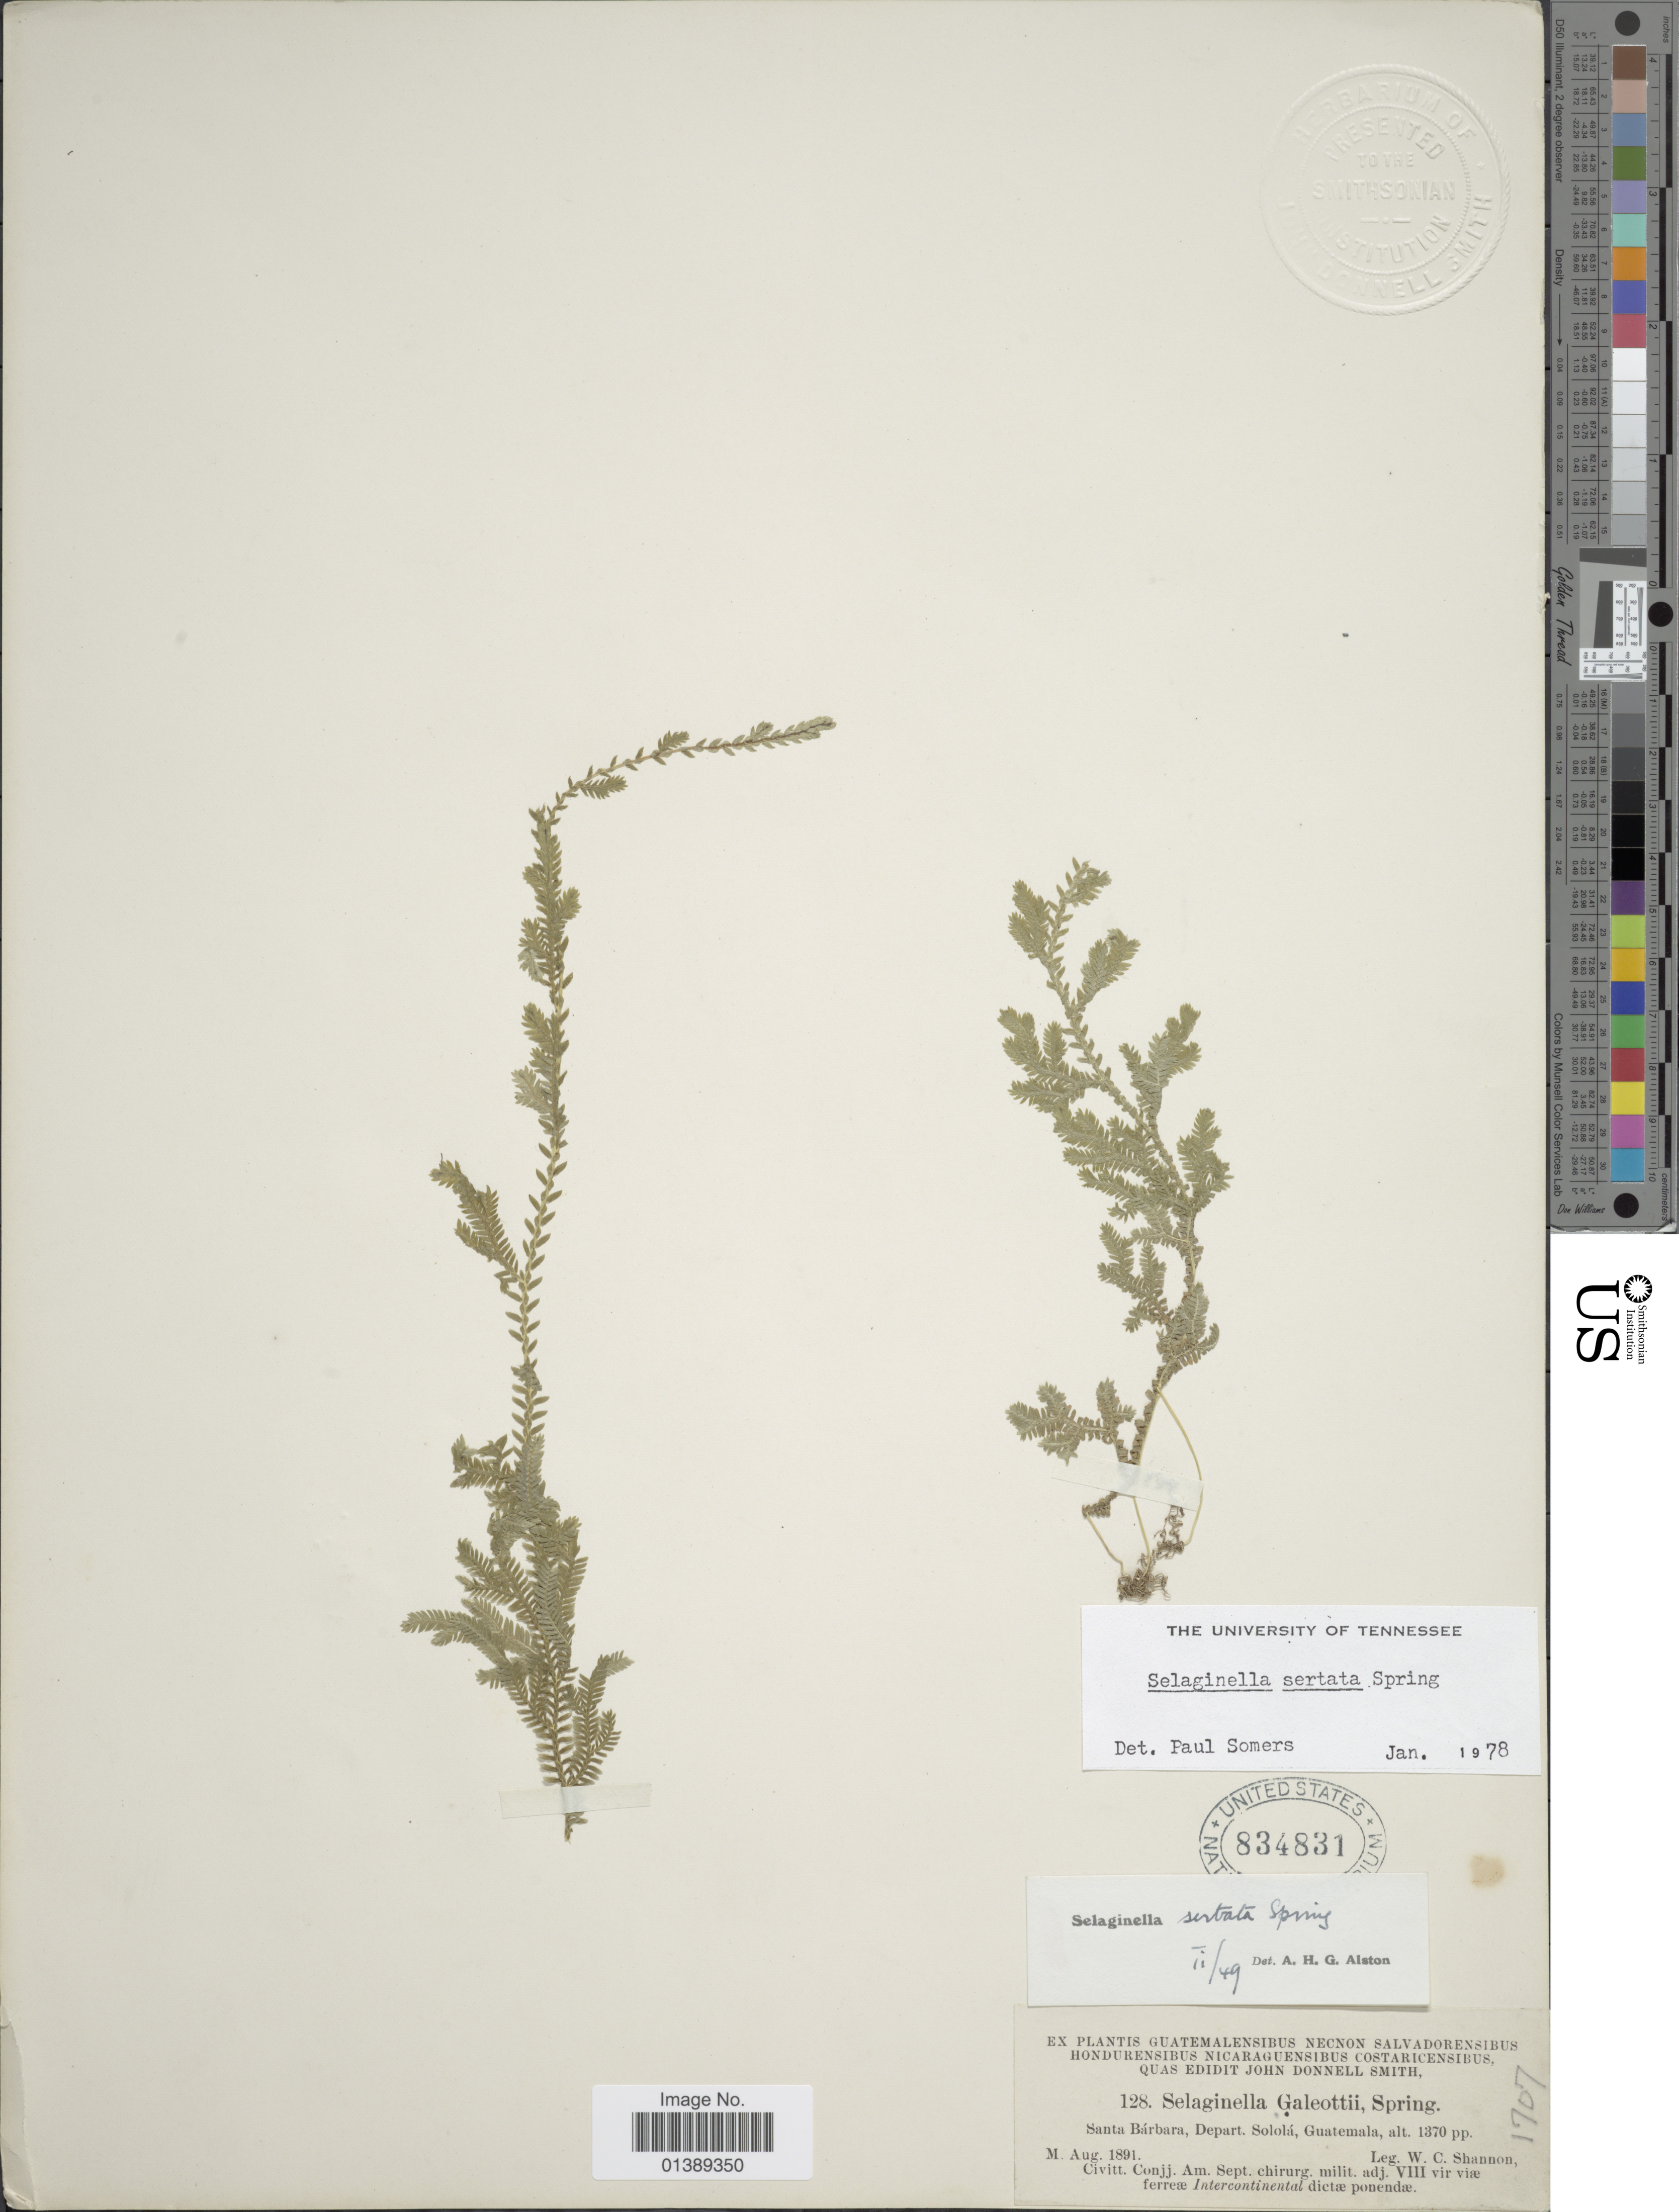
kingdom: Plantae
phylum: Tracheophyta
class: Lycopodiopsida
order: Selaginellales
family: Selaginellaceae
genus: Selaginella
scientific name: Selaginella sertata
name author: Spring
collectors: W. C. Shannon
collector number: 128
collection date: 1891-08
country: Guatemala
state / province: Sololá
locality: Santa Bárbara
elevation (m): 418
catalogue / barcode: US 834831